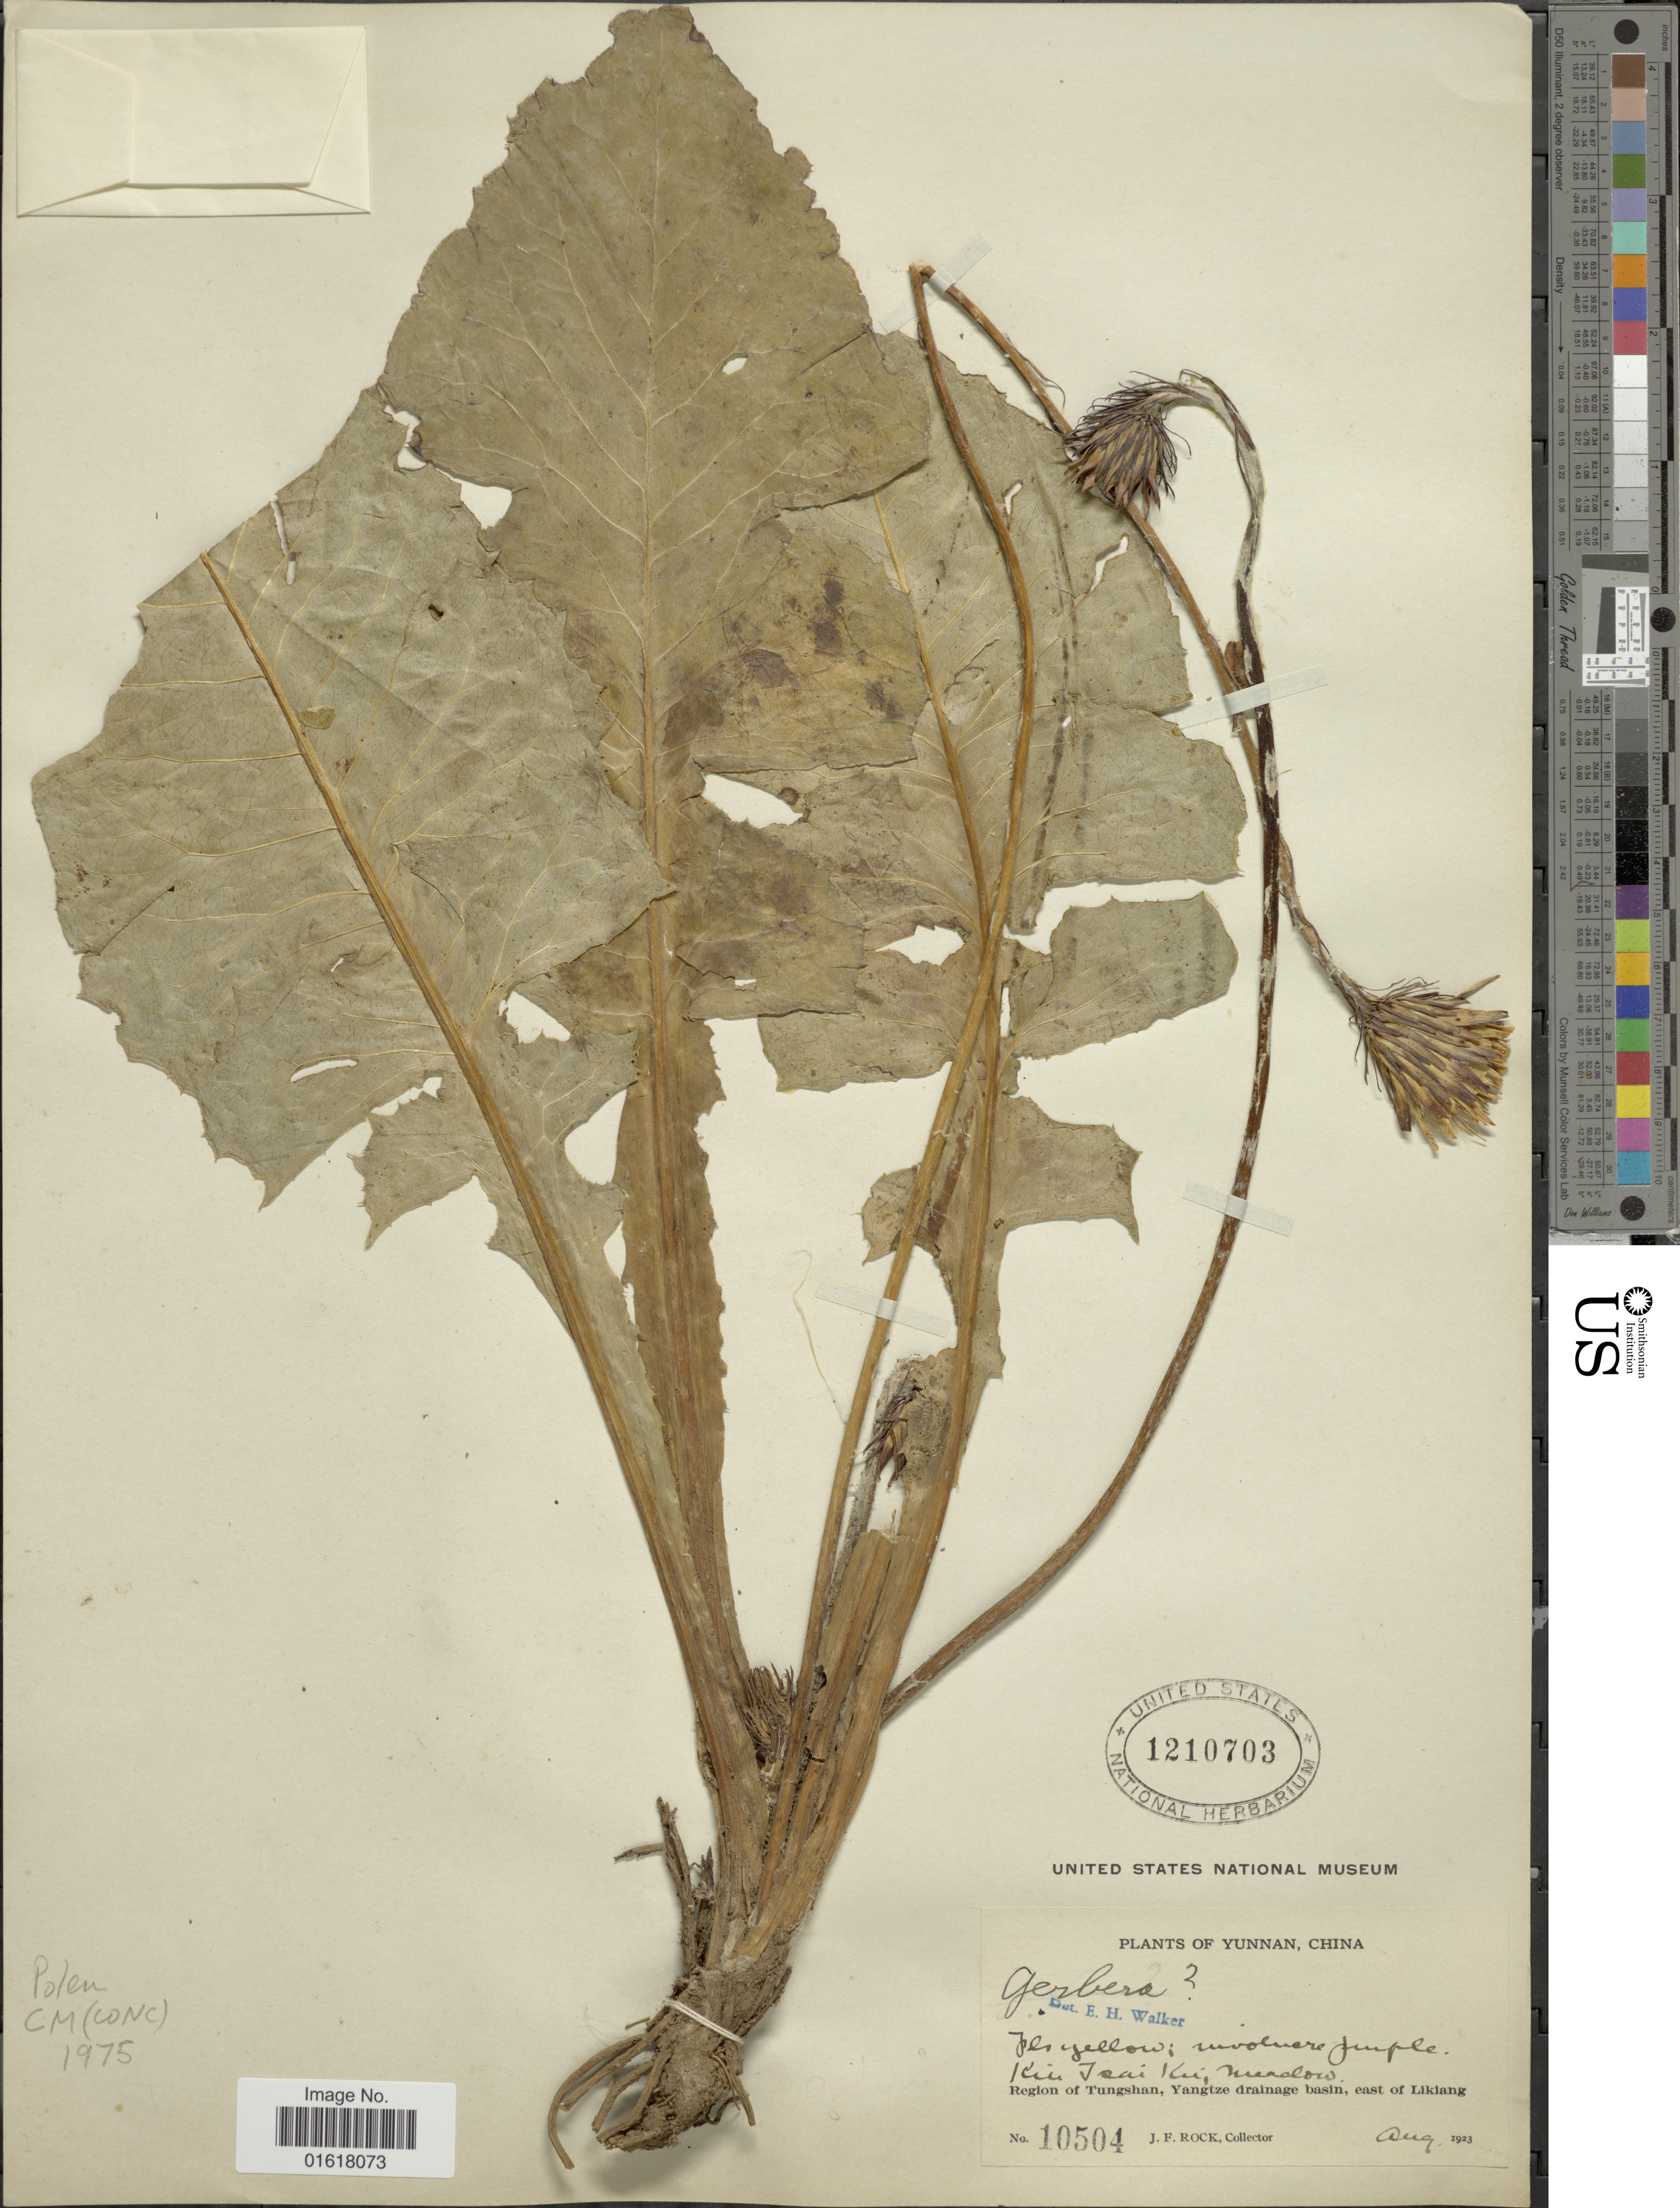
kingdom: Plantae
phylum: Tracheophyta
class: Magnoliopsida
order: Asterales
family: Asteraceae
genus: Gerbera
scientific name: Gerbera sp.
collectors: J. Rock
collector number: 10504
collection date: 1923-08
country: China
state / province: Yunnan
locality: Kiu Tsai Ku. Meadow. Region of Tungshan, Yangtze drainage basin, east of Likiang.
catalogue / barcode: US 1210703